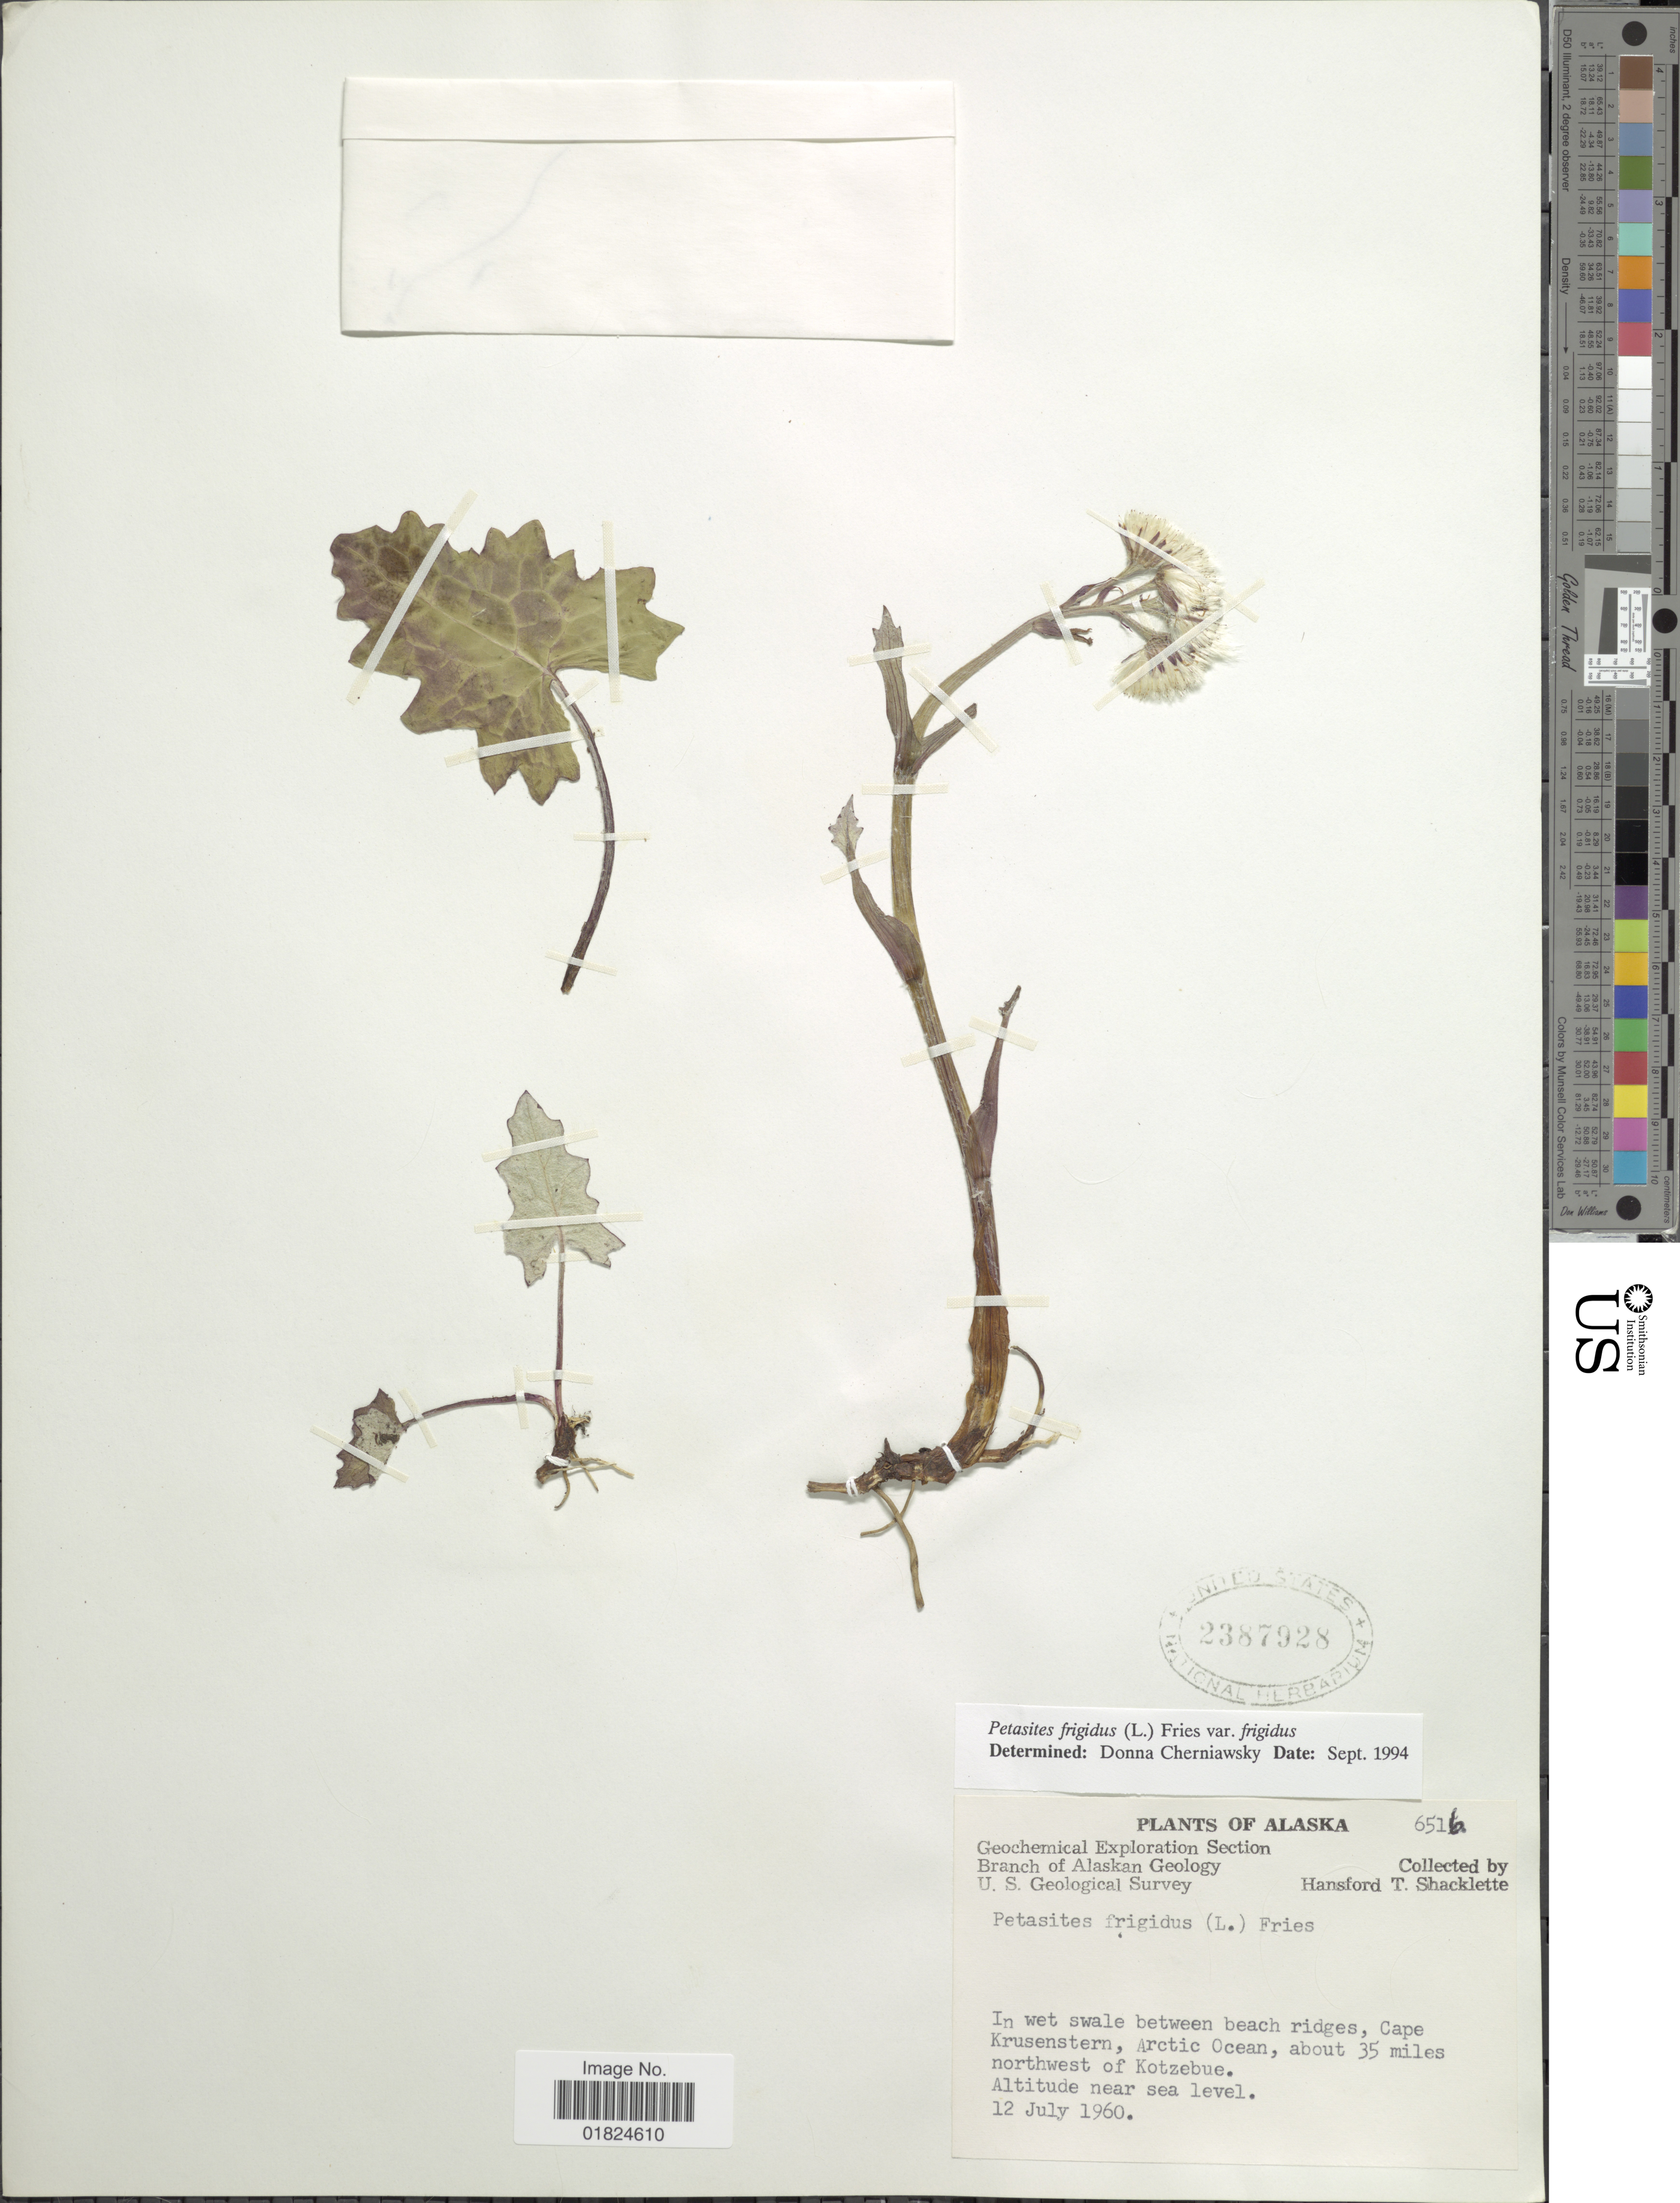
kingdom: Plantae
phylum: Tracheophyta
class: Magnoliopsida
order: Asterales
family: Asteraceae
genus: Petasites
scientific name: Petasites frigidus var. frigidus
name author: (L.) Fr.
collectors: H. Shacklette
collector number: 6516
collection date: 1960-07-12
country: United States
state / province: Alaska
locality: In wet swale between beach ridges, Cape Krusenstern, Arctic Ocean, about 35 miles northwest of Kotzebue.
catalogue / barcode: US 2387928